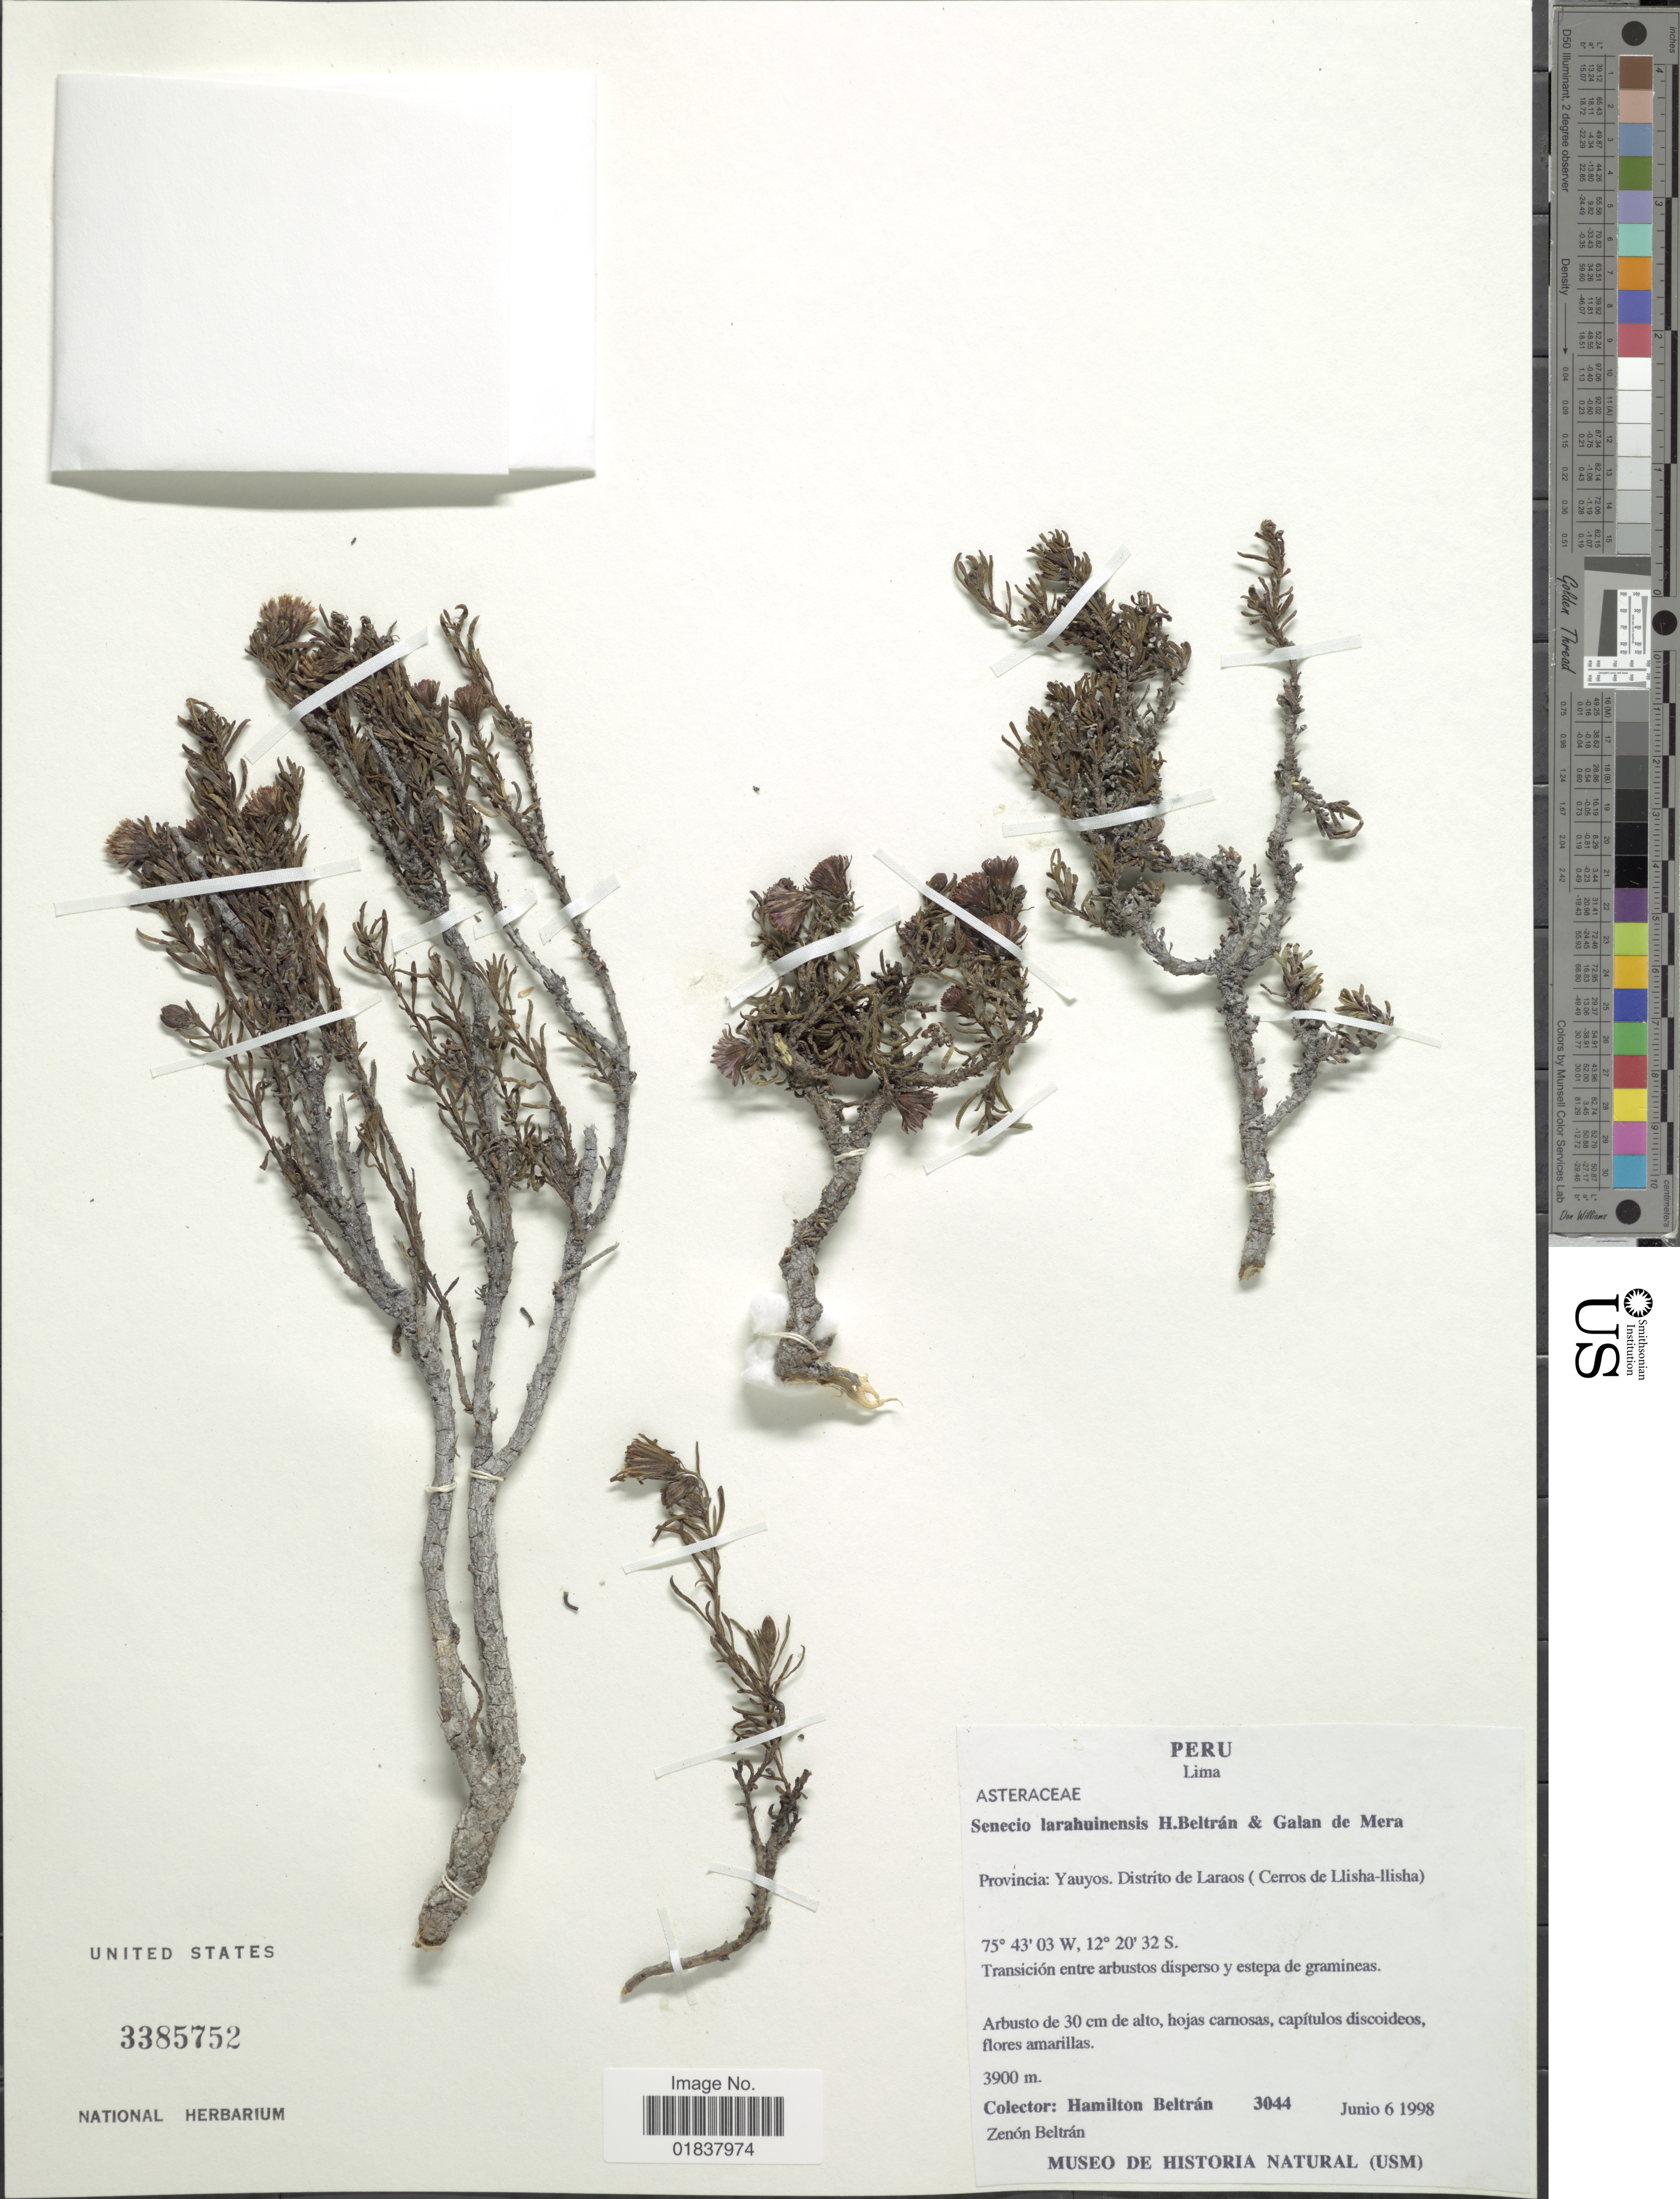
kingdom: Plantae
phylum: Tracheophyta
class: Magnoliopsida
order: Asterales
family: Asteraceae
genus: Senecio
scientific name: Senecio larahuinensis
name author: H. Beltran & A. Galán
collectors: H. Beltran & Z. Beltran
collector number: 3044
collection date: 1998-06-06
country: Peru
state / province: Lima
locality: Provincia Yauyos, Distrito de Laraos (Cerros de Lisha-Ilisha)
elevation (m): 3900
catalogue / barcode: US 3385752